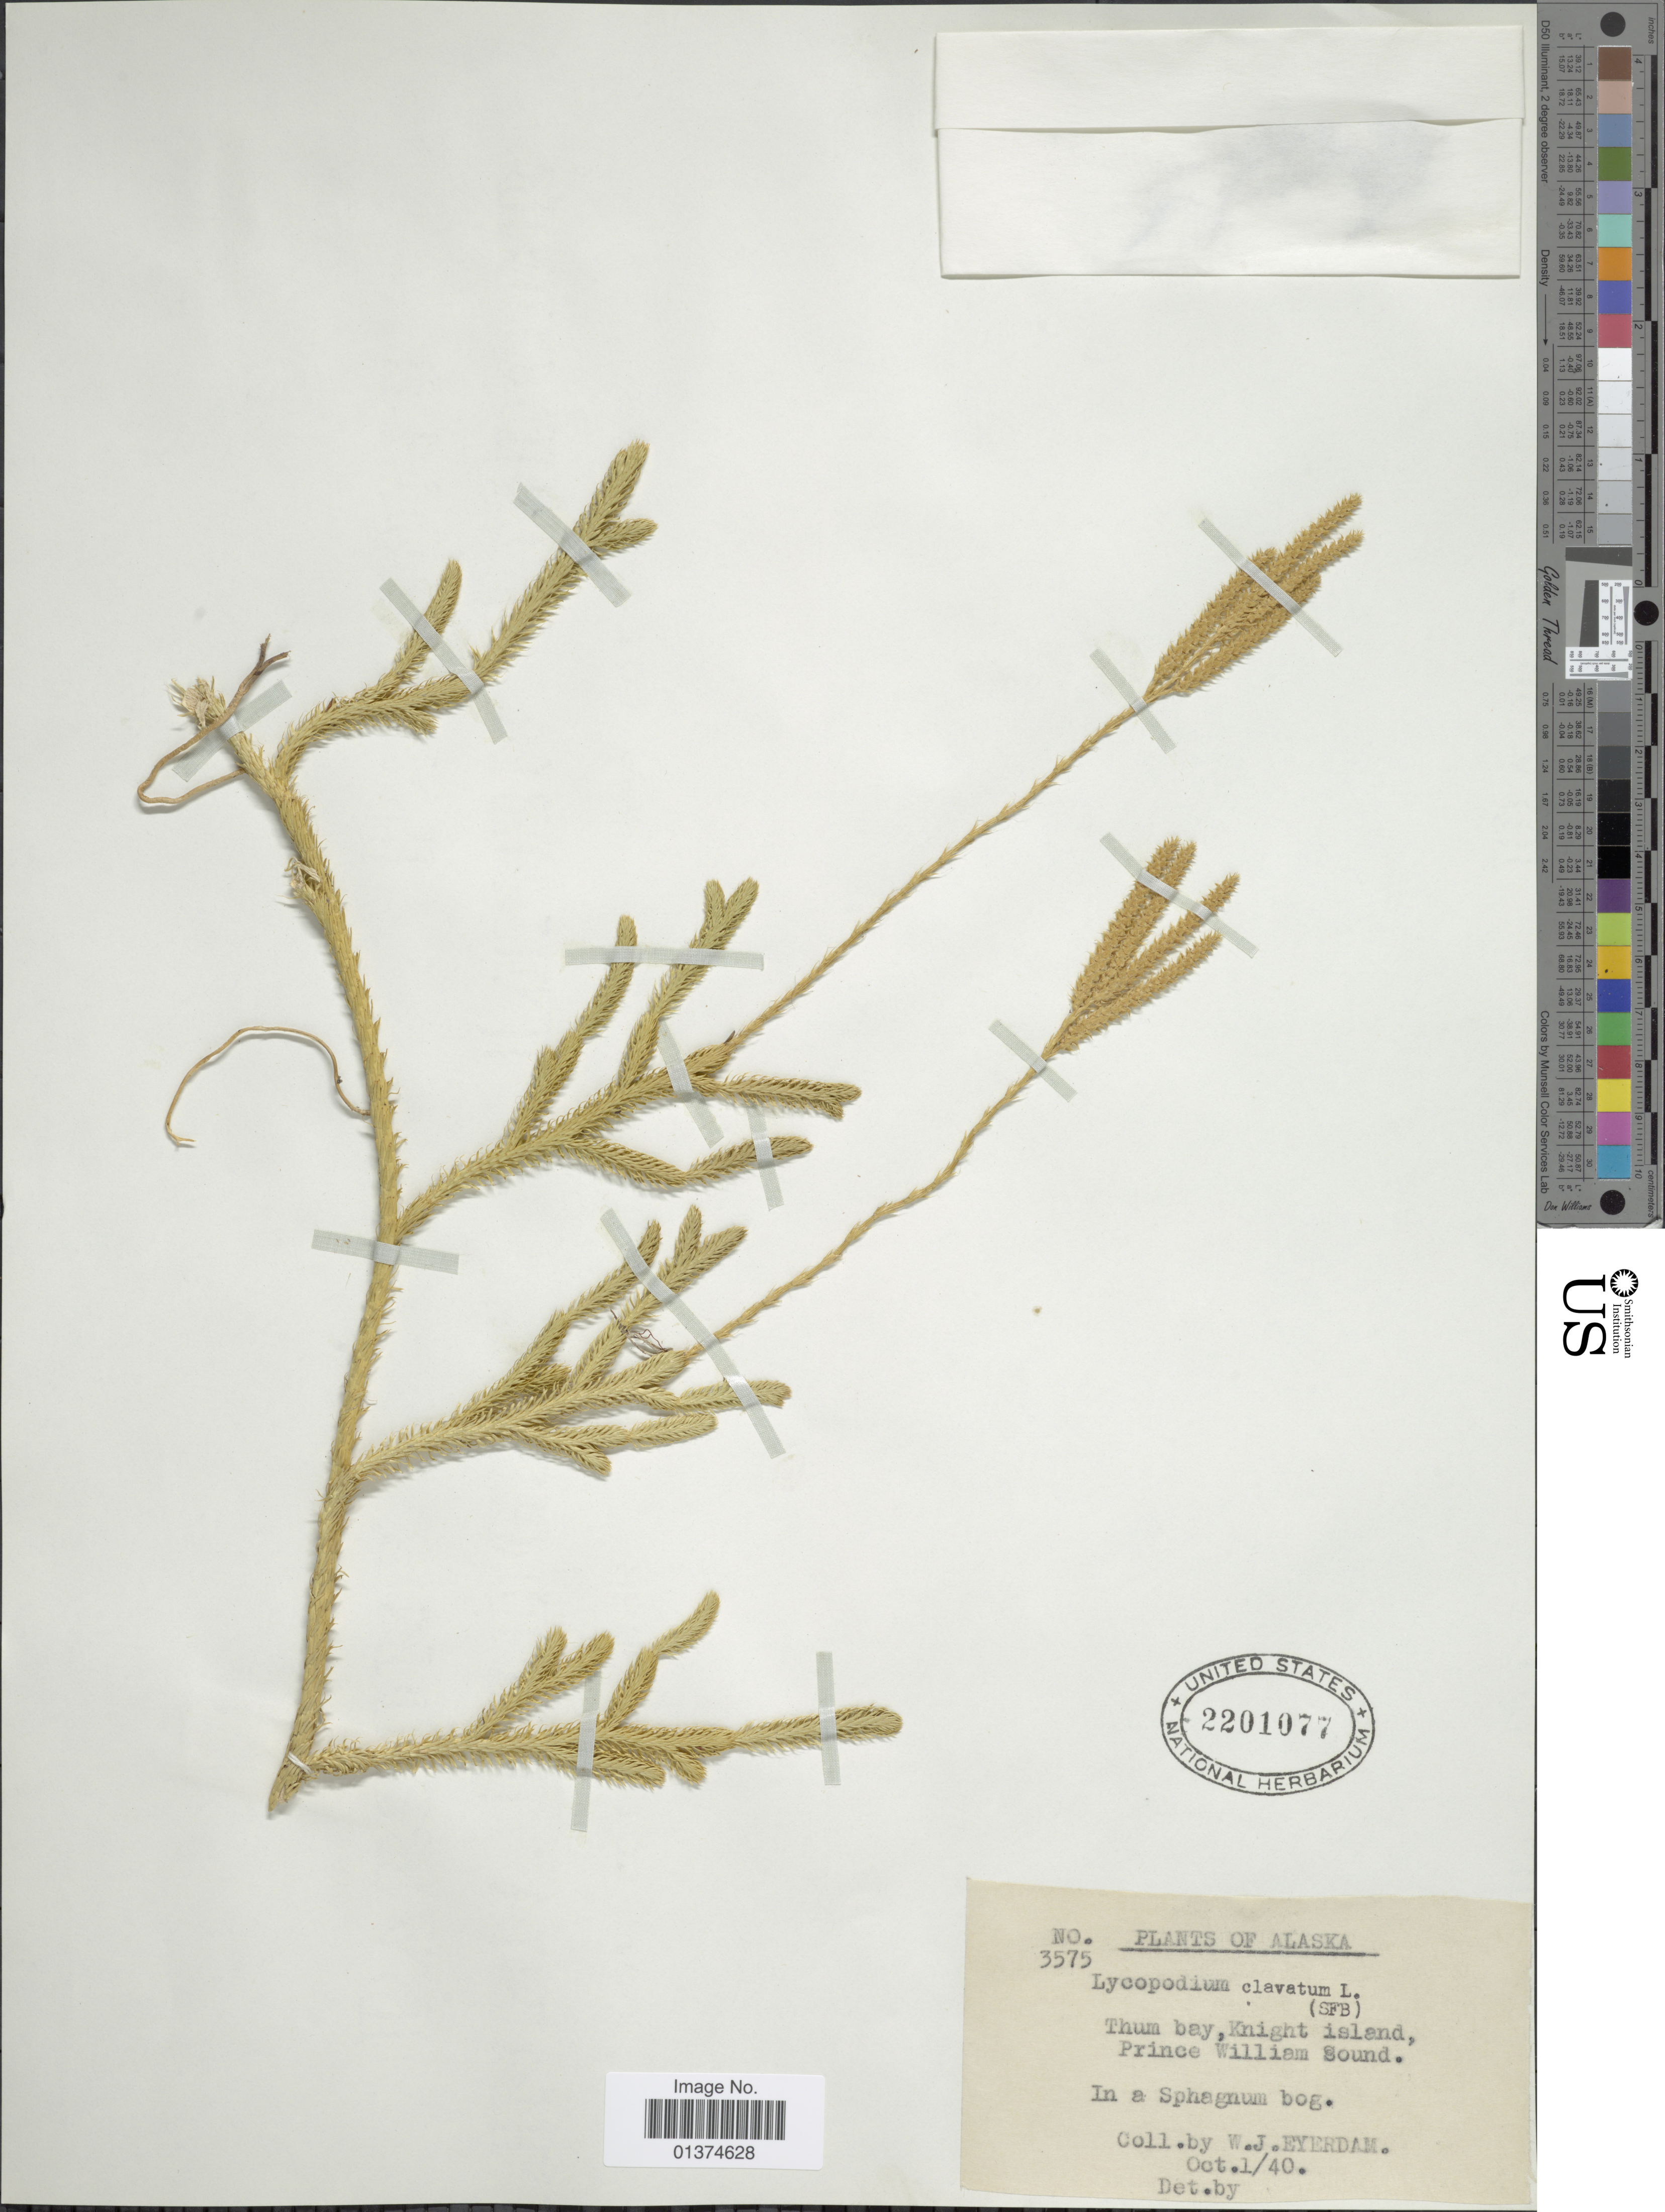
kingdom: Plantae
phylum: Tracheophyta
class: Lycopodiopsida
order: Lycopodiales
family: Lycopodiaceae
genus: Lycopodium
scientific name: Lycopodium clavatum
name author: L.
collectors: W. J. Eyerdam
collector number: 3575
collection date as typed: Transcribed d/m/y: 1/10/40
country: United States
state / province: Alaska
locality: Thum bay, Knights island, Prince William Sound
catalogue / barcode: US 2201077